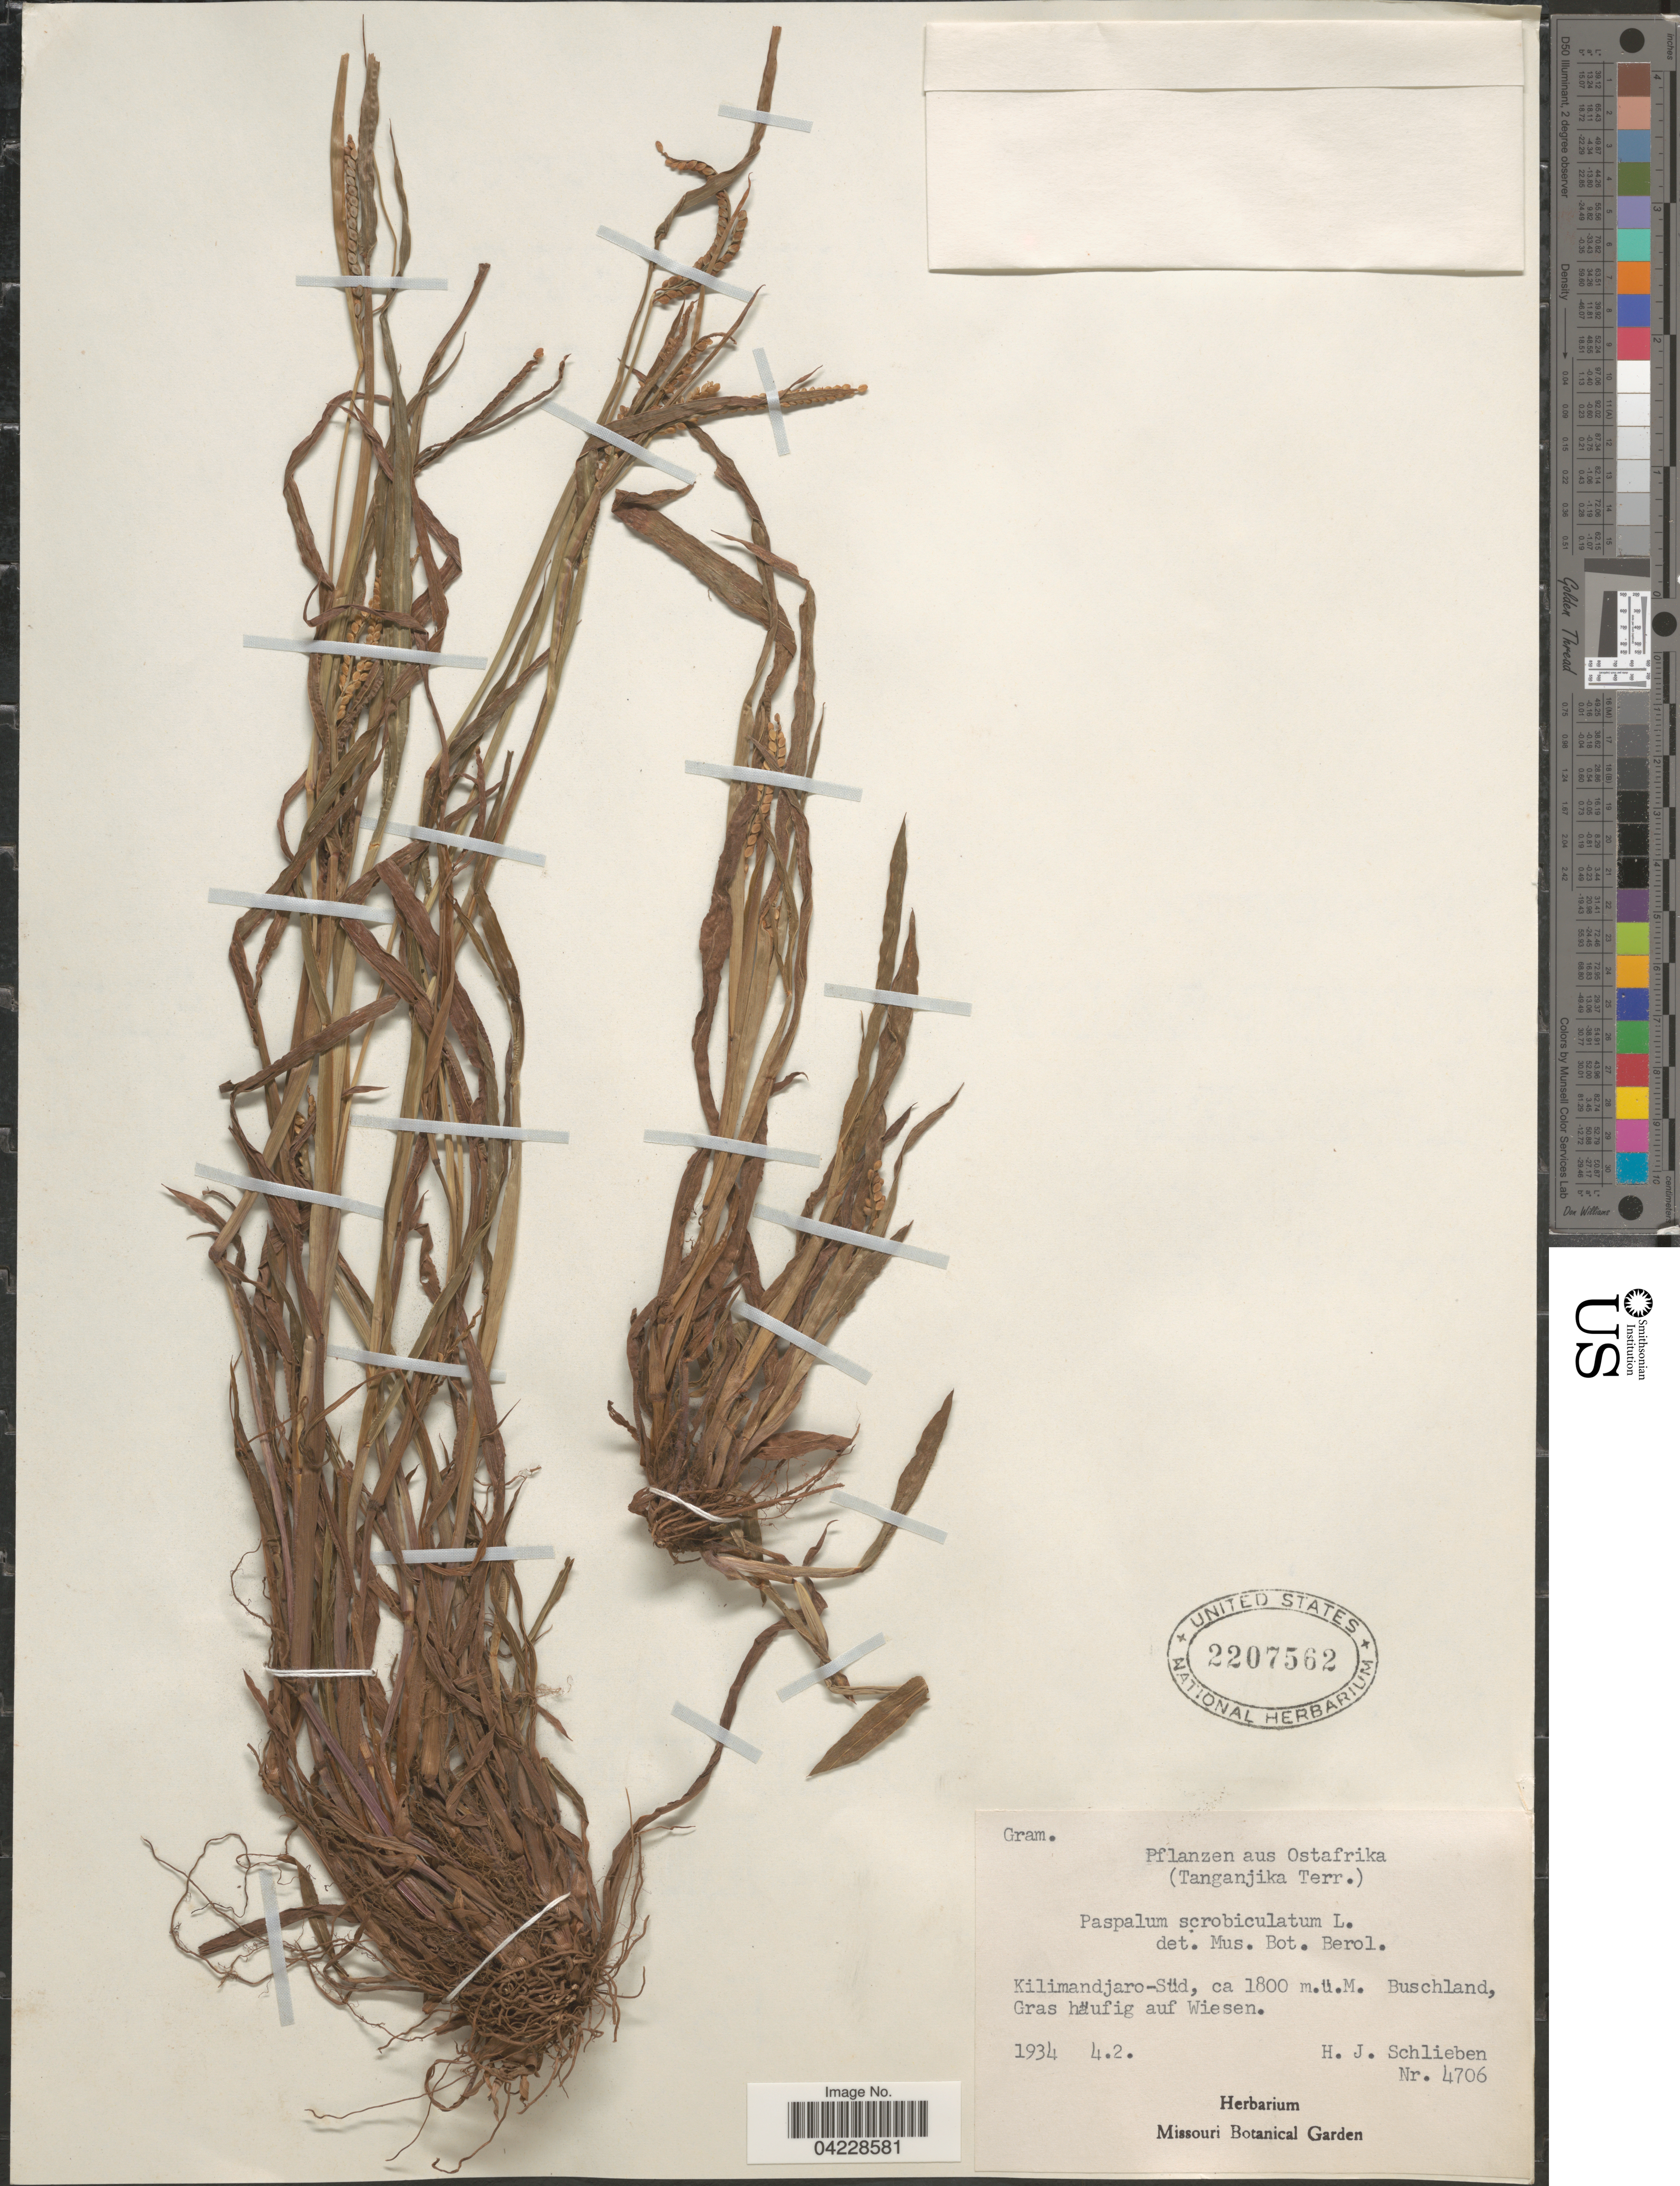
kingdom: Plantae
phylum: Tracheophyta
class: Liliopsida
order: Poales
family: Poaceae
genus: Paspalum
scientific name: Paspalum scrobiculatum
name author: L.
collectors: H. J. Schlieben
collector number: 4706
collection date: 1934-02-04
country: Tanzania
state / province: Kilimanjaro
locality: Ostafrika (Tanganika Terr.). Kilimandjaro-Süd.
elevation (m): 1800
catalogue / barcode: US 2207562